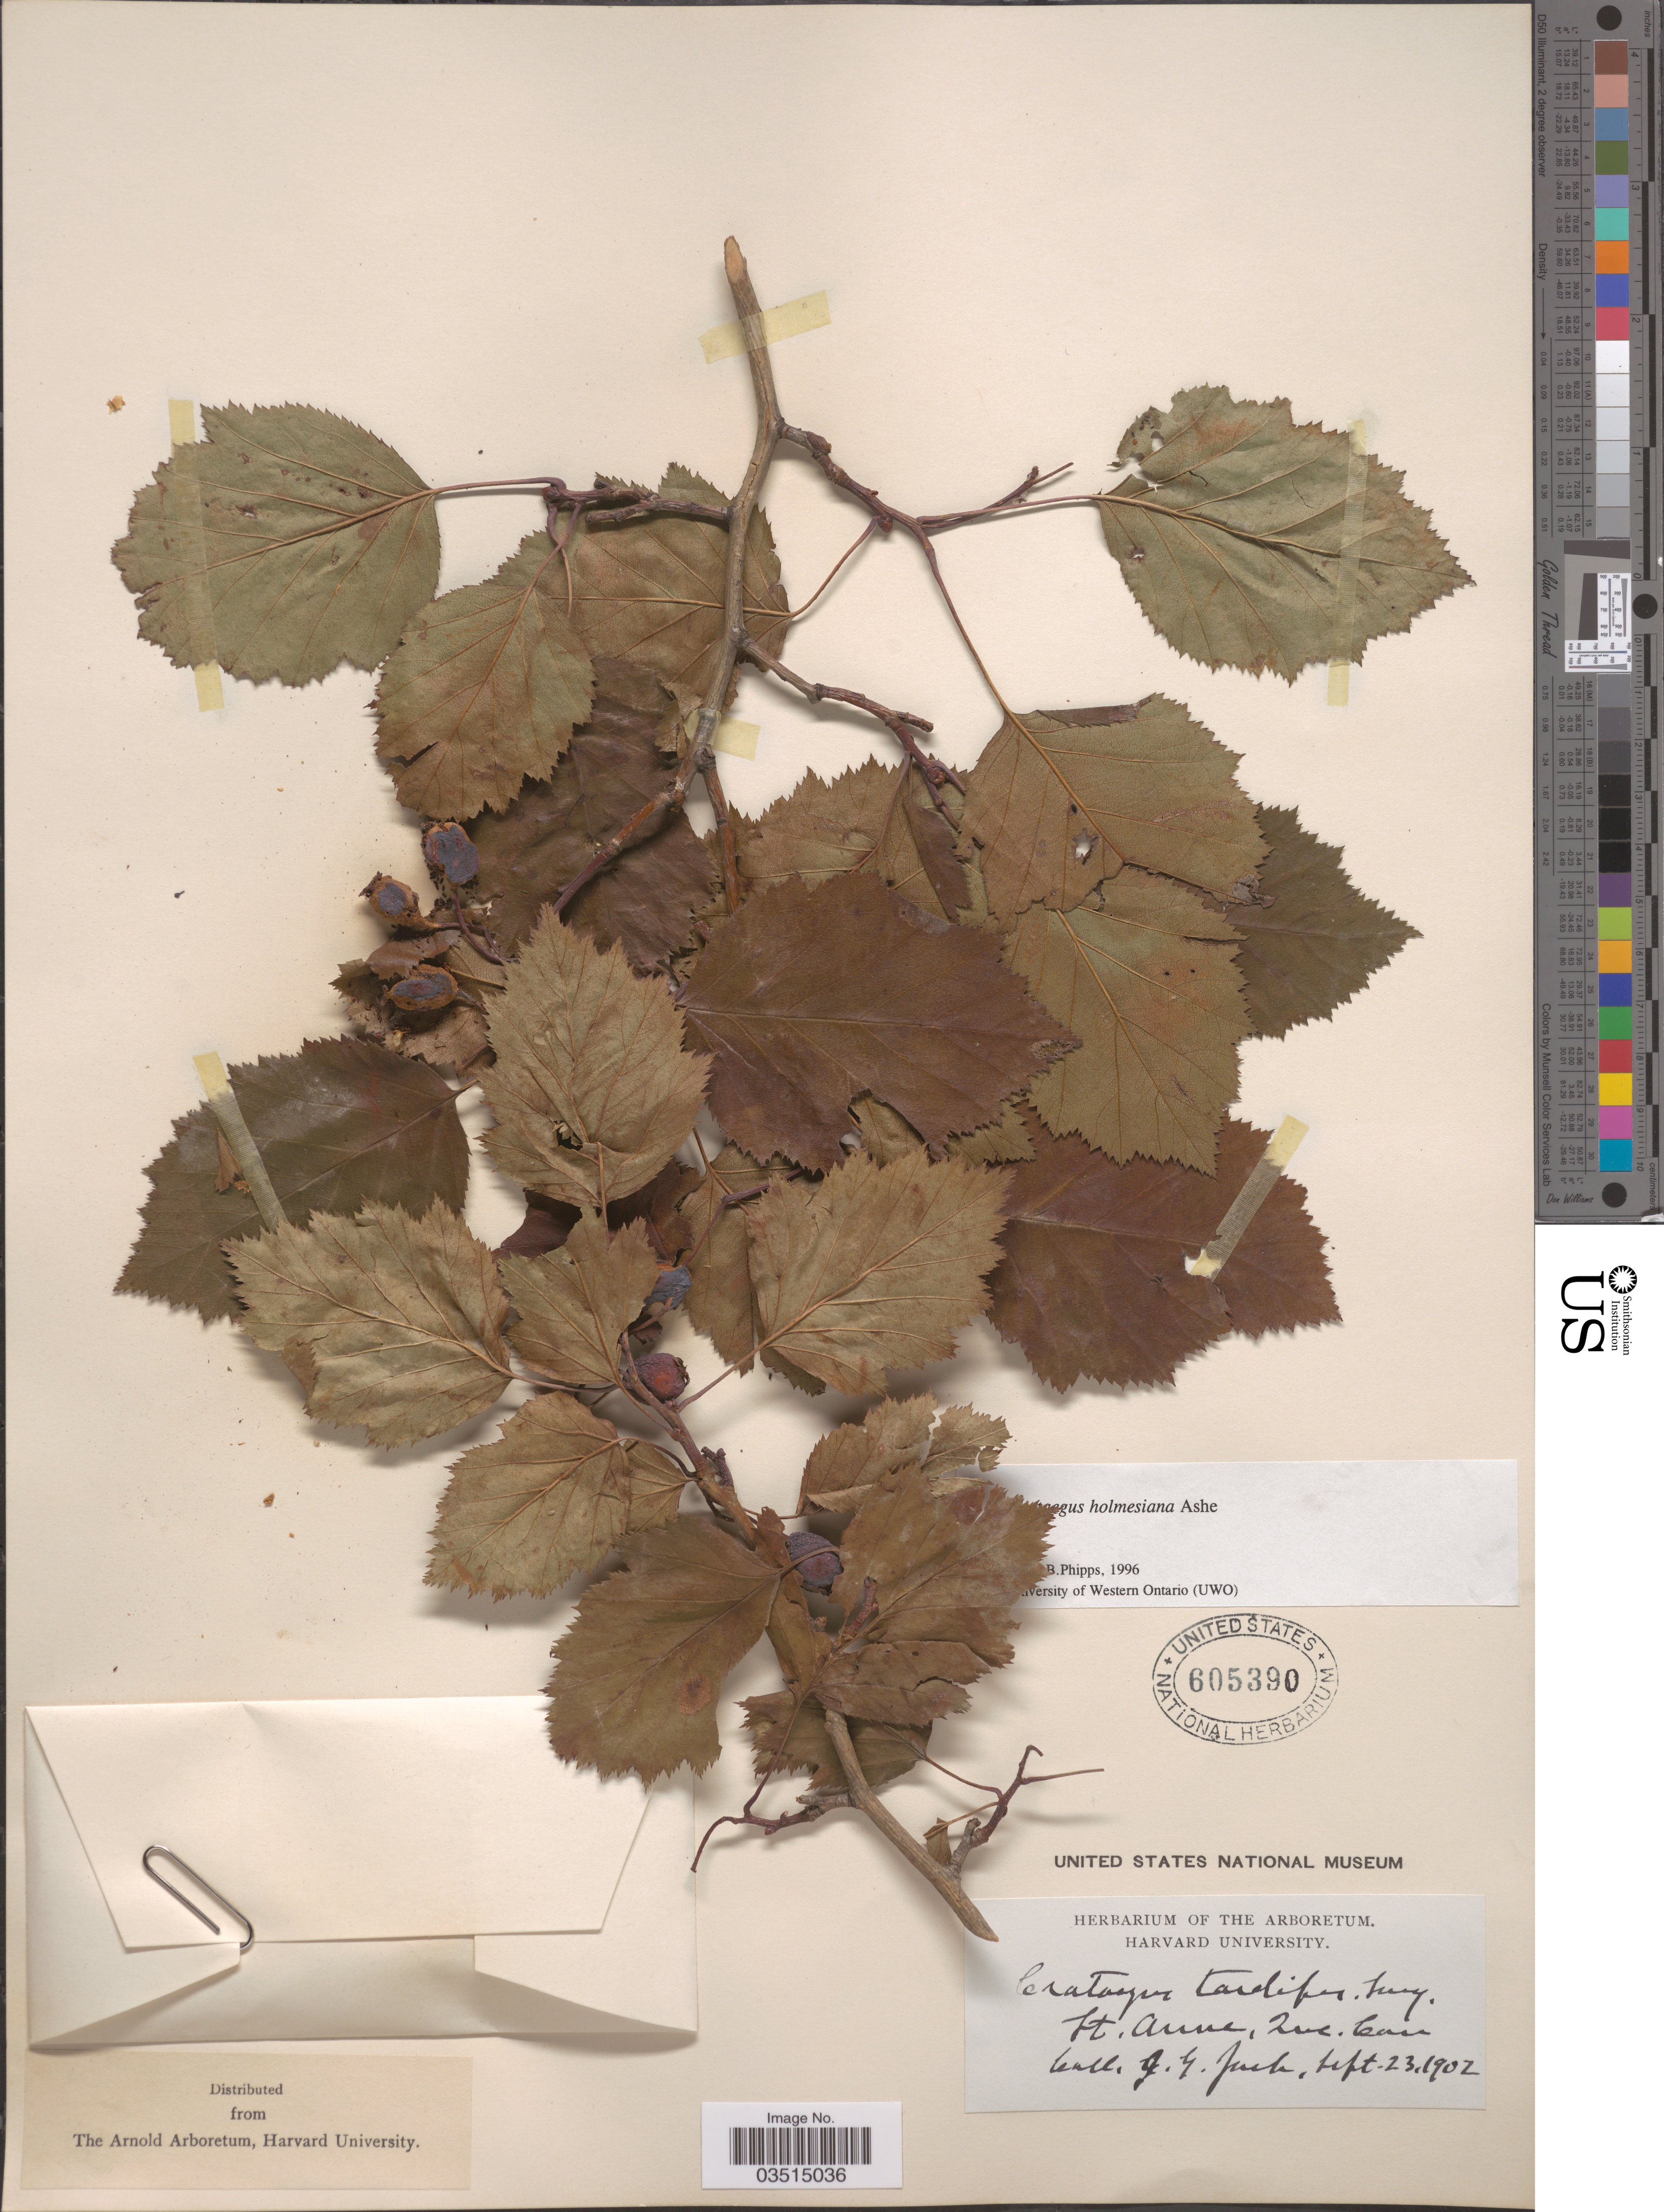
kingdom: Plantae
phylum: Tracheophyta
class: Magnoliopsida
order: Rosales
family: Rosaceae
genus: Crataegus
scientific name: Crataegus holmesiana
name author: Ashe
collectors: J. G. Jack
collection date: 1902-09-23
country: Canada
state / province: Quebec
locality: St. Anne.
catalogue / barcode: US 605390